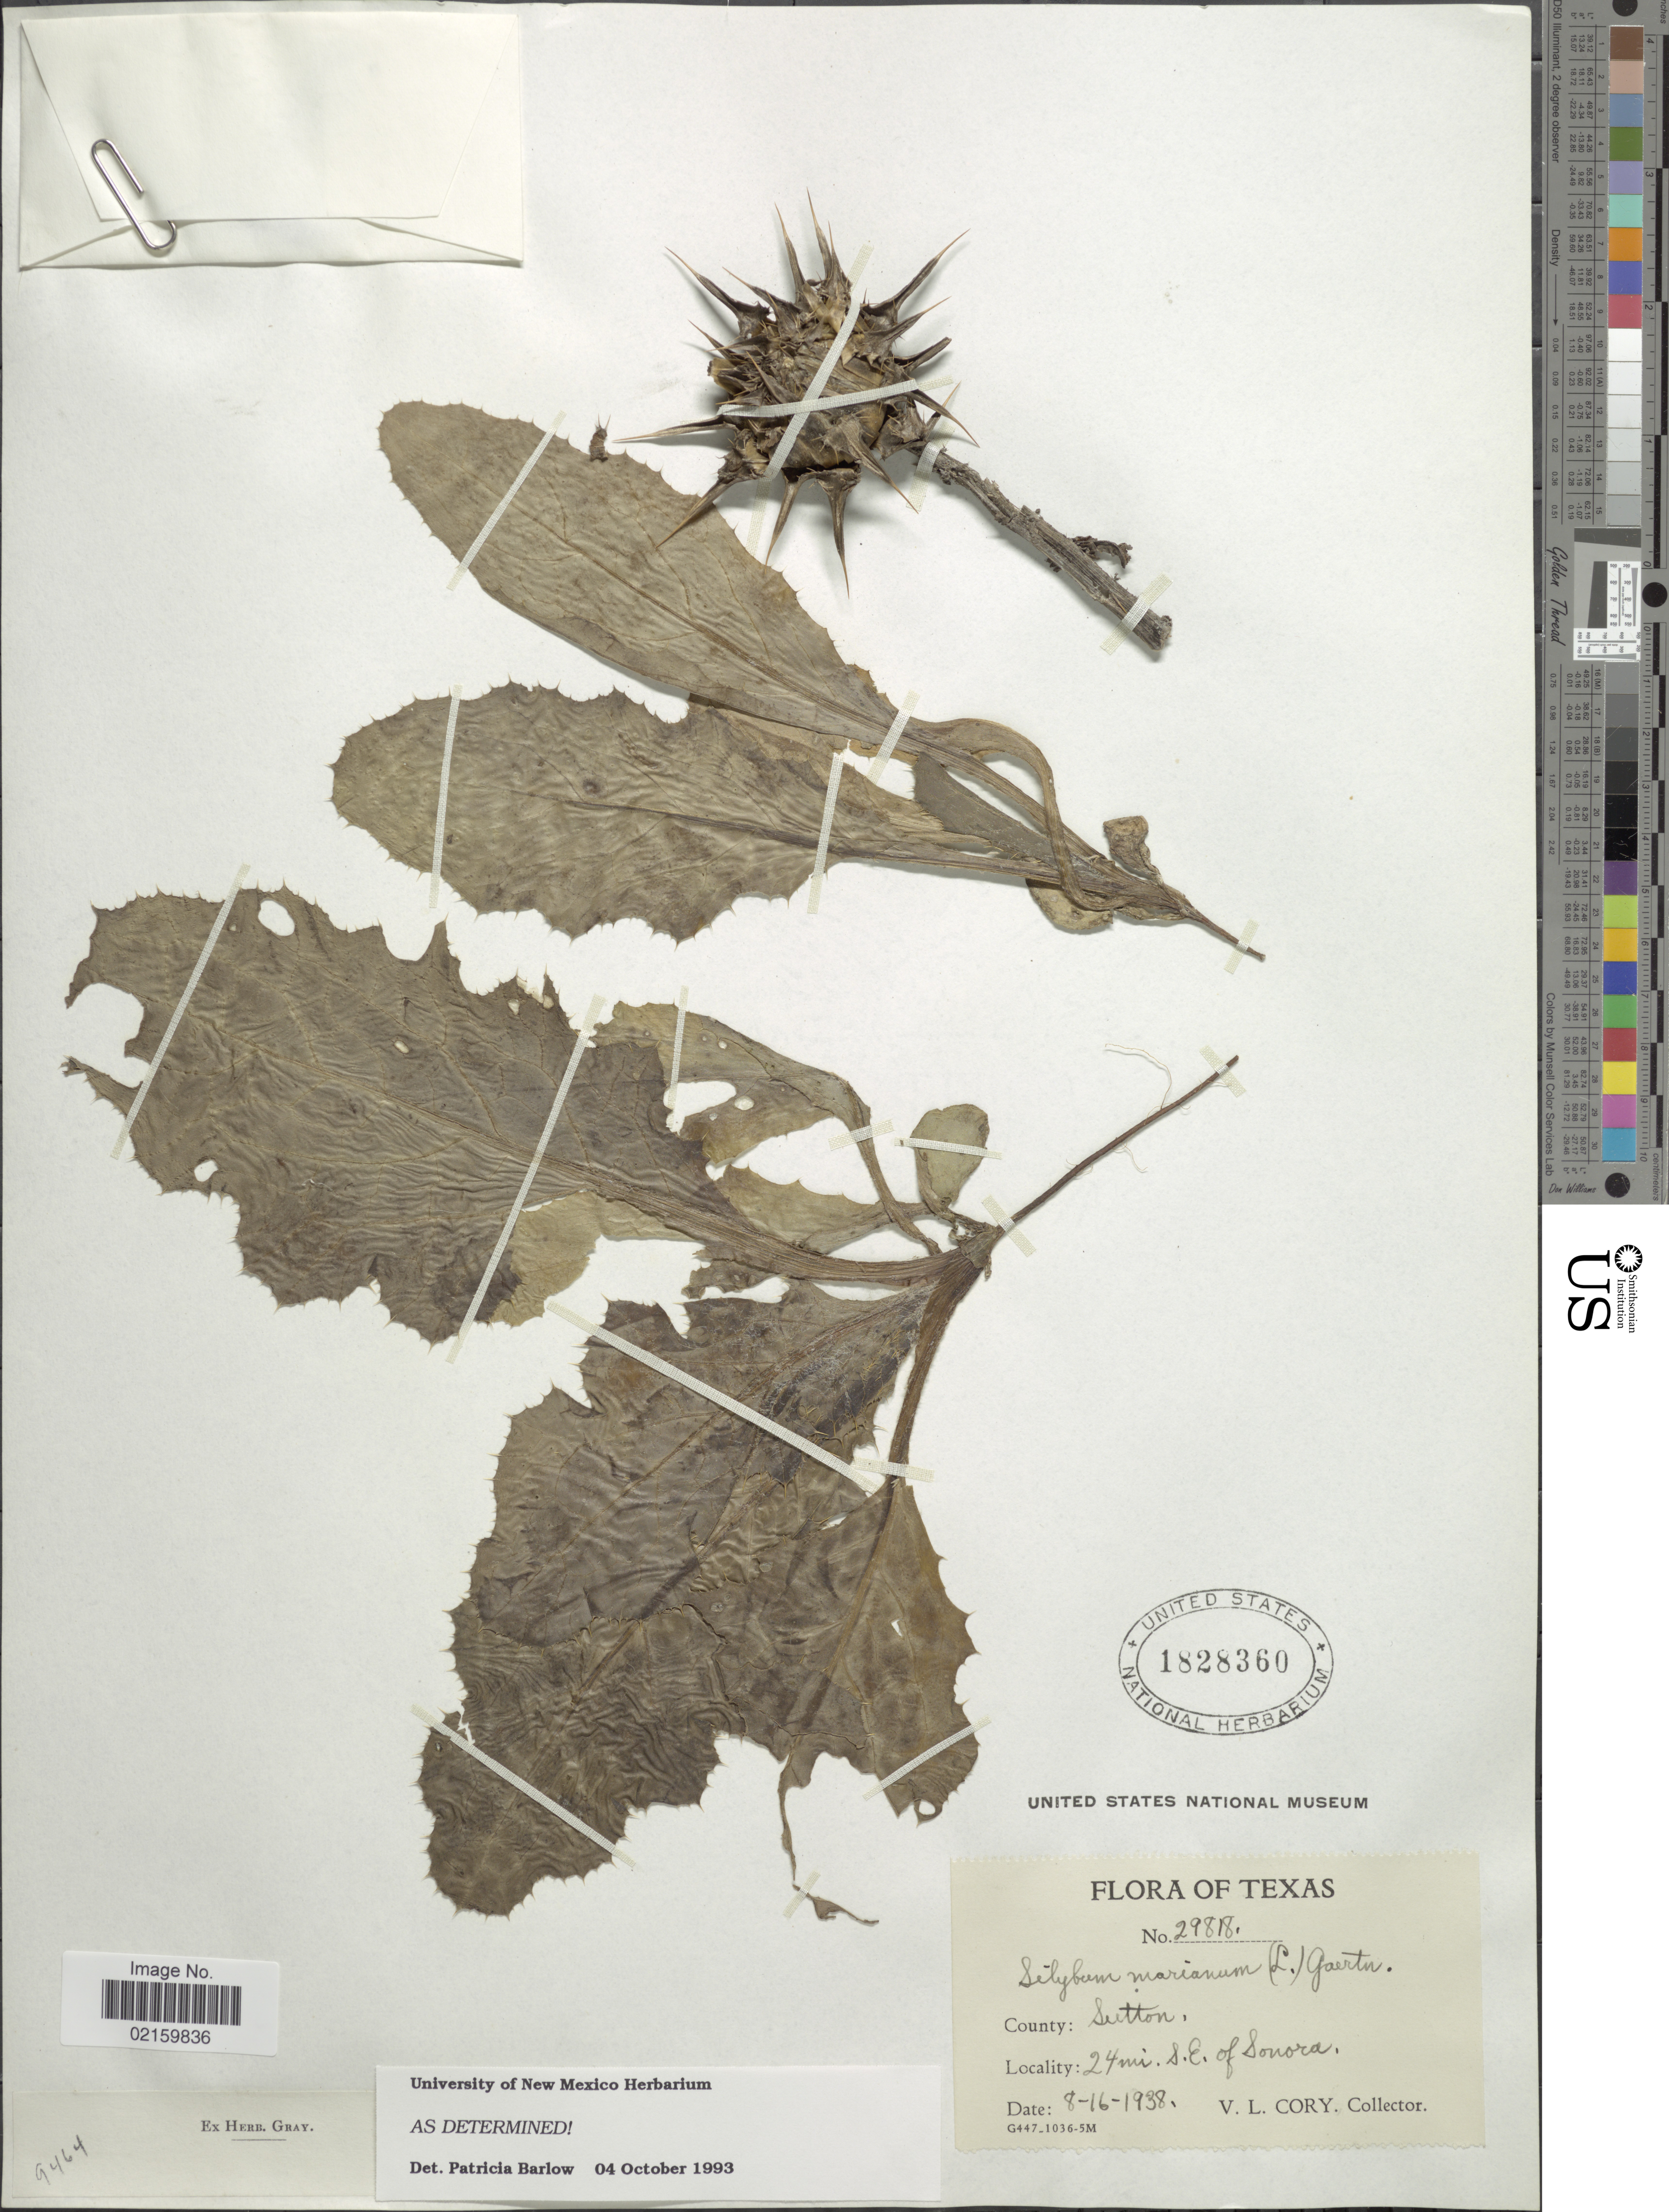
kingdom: Plantae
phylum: Tracheophyta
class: Magnoliopsida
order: Asterales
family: Asteraceae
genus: Silybum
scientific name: Silybum marianum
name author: (L.) Gaertn.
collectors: V. Cory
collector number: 29818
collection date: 1938-08-16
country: United States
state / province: Texas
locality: Texas. County: sutton 24 mi. s. E. of Sonora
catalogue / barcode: US 1828360